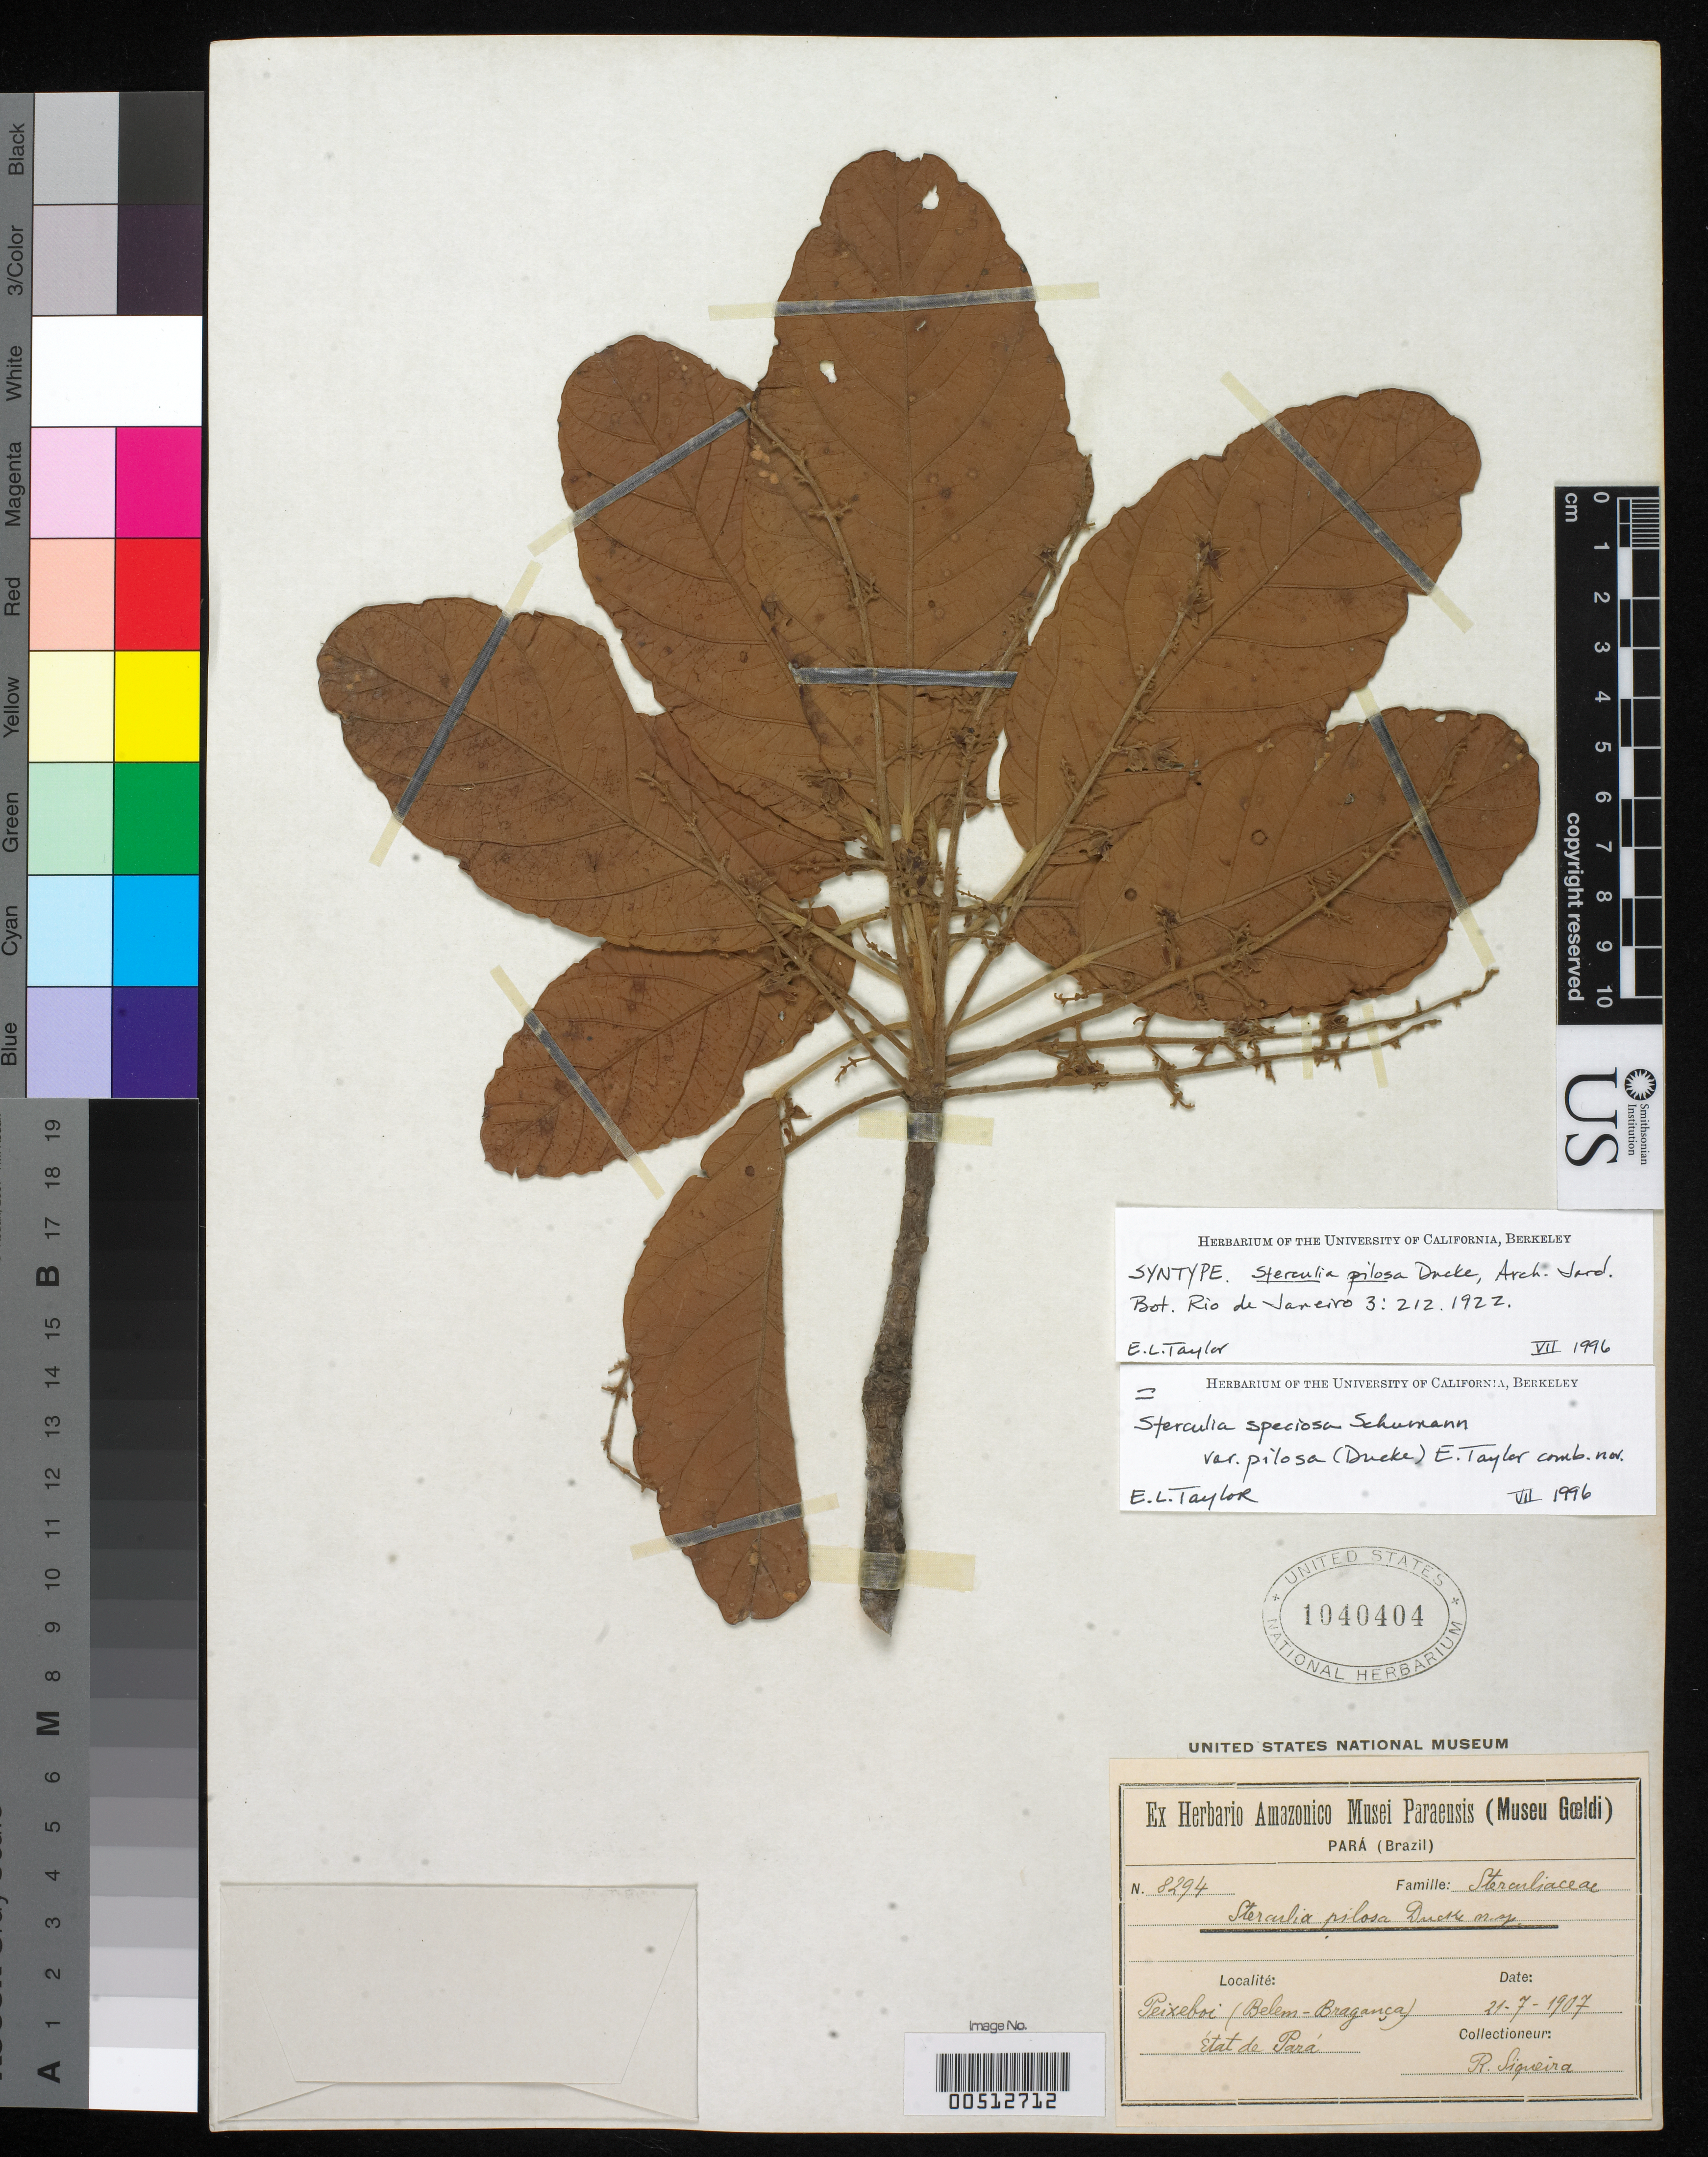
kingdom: Plantae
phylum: Tracheophyta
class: Magnoliopsida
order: Malvales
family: Malvaceae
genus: Sterculia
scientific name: Sterculia pilosa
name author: Ducke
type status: Syntype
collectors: R. Sigueira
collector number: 8294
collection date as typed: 21 Jul 1907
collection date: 1907-07-21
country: Brazil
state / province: Pará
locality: Peixeboi, Belem - Braganca.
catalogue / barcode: US 1040404